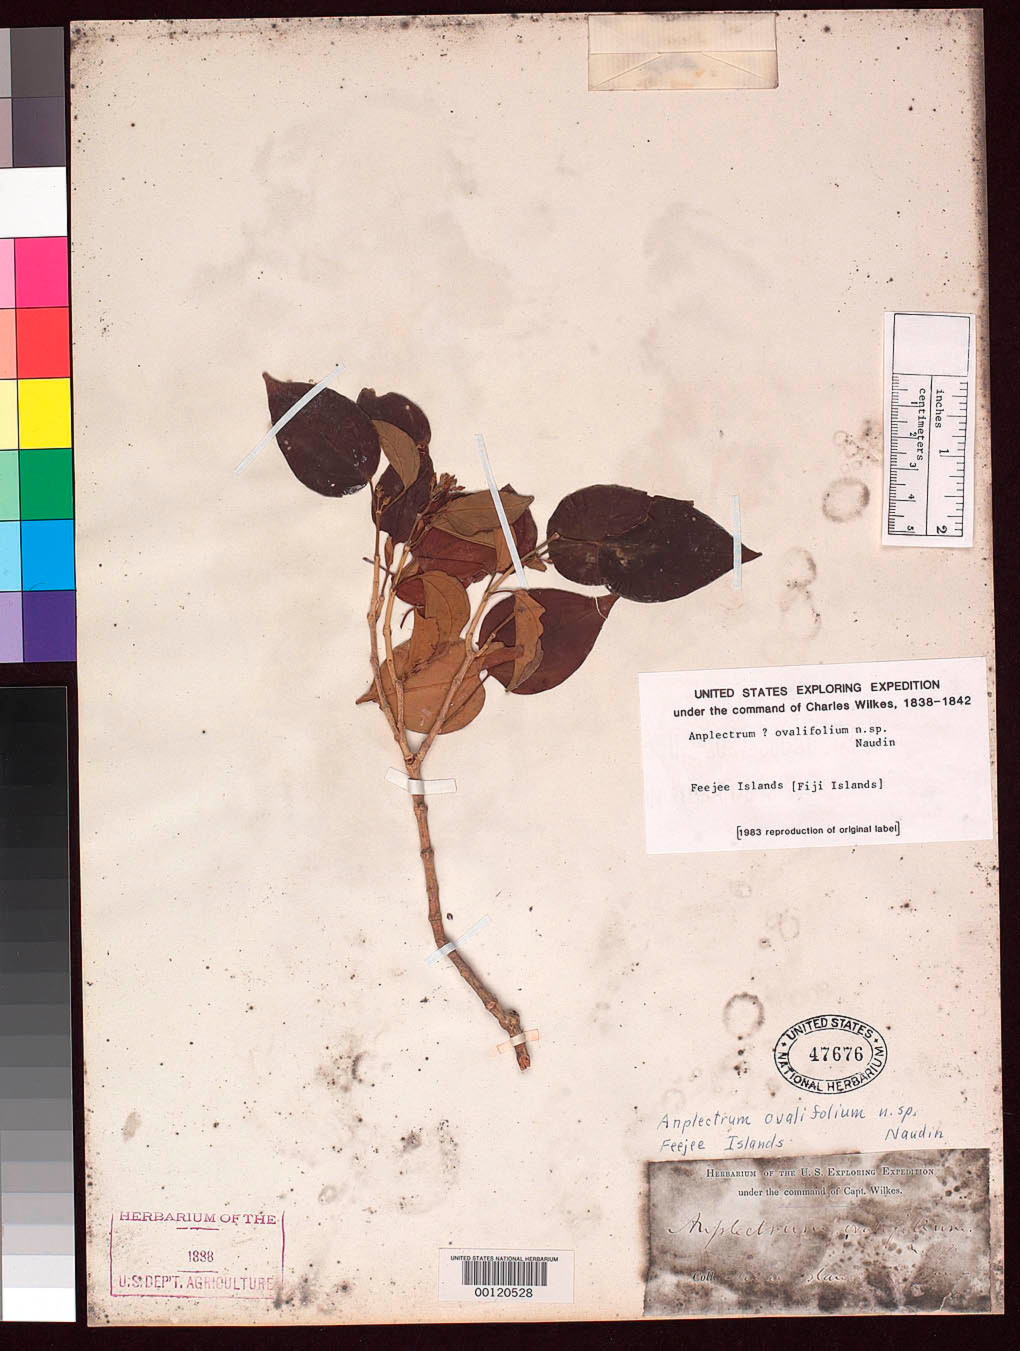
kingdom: Plantae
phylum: Tracheophyta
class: Magnoliopsida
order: Myrtales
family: Melastomataceae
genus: Anplectrum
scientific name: Anplectrum ovalifolium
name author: A. Gray in Wilkes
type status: Holotype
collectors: Wilkes Explor. Exped.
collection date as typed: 1838 to -- --- 1842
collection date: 1838/1842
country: Fiji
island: Vanua Levu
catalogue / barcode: US 47676